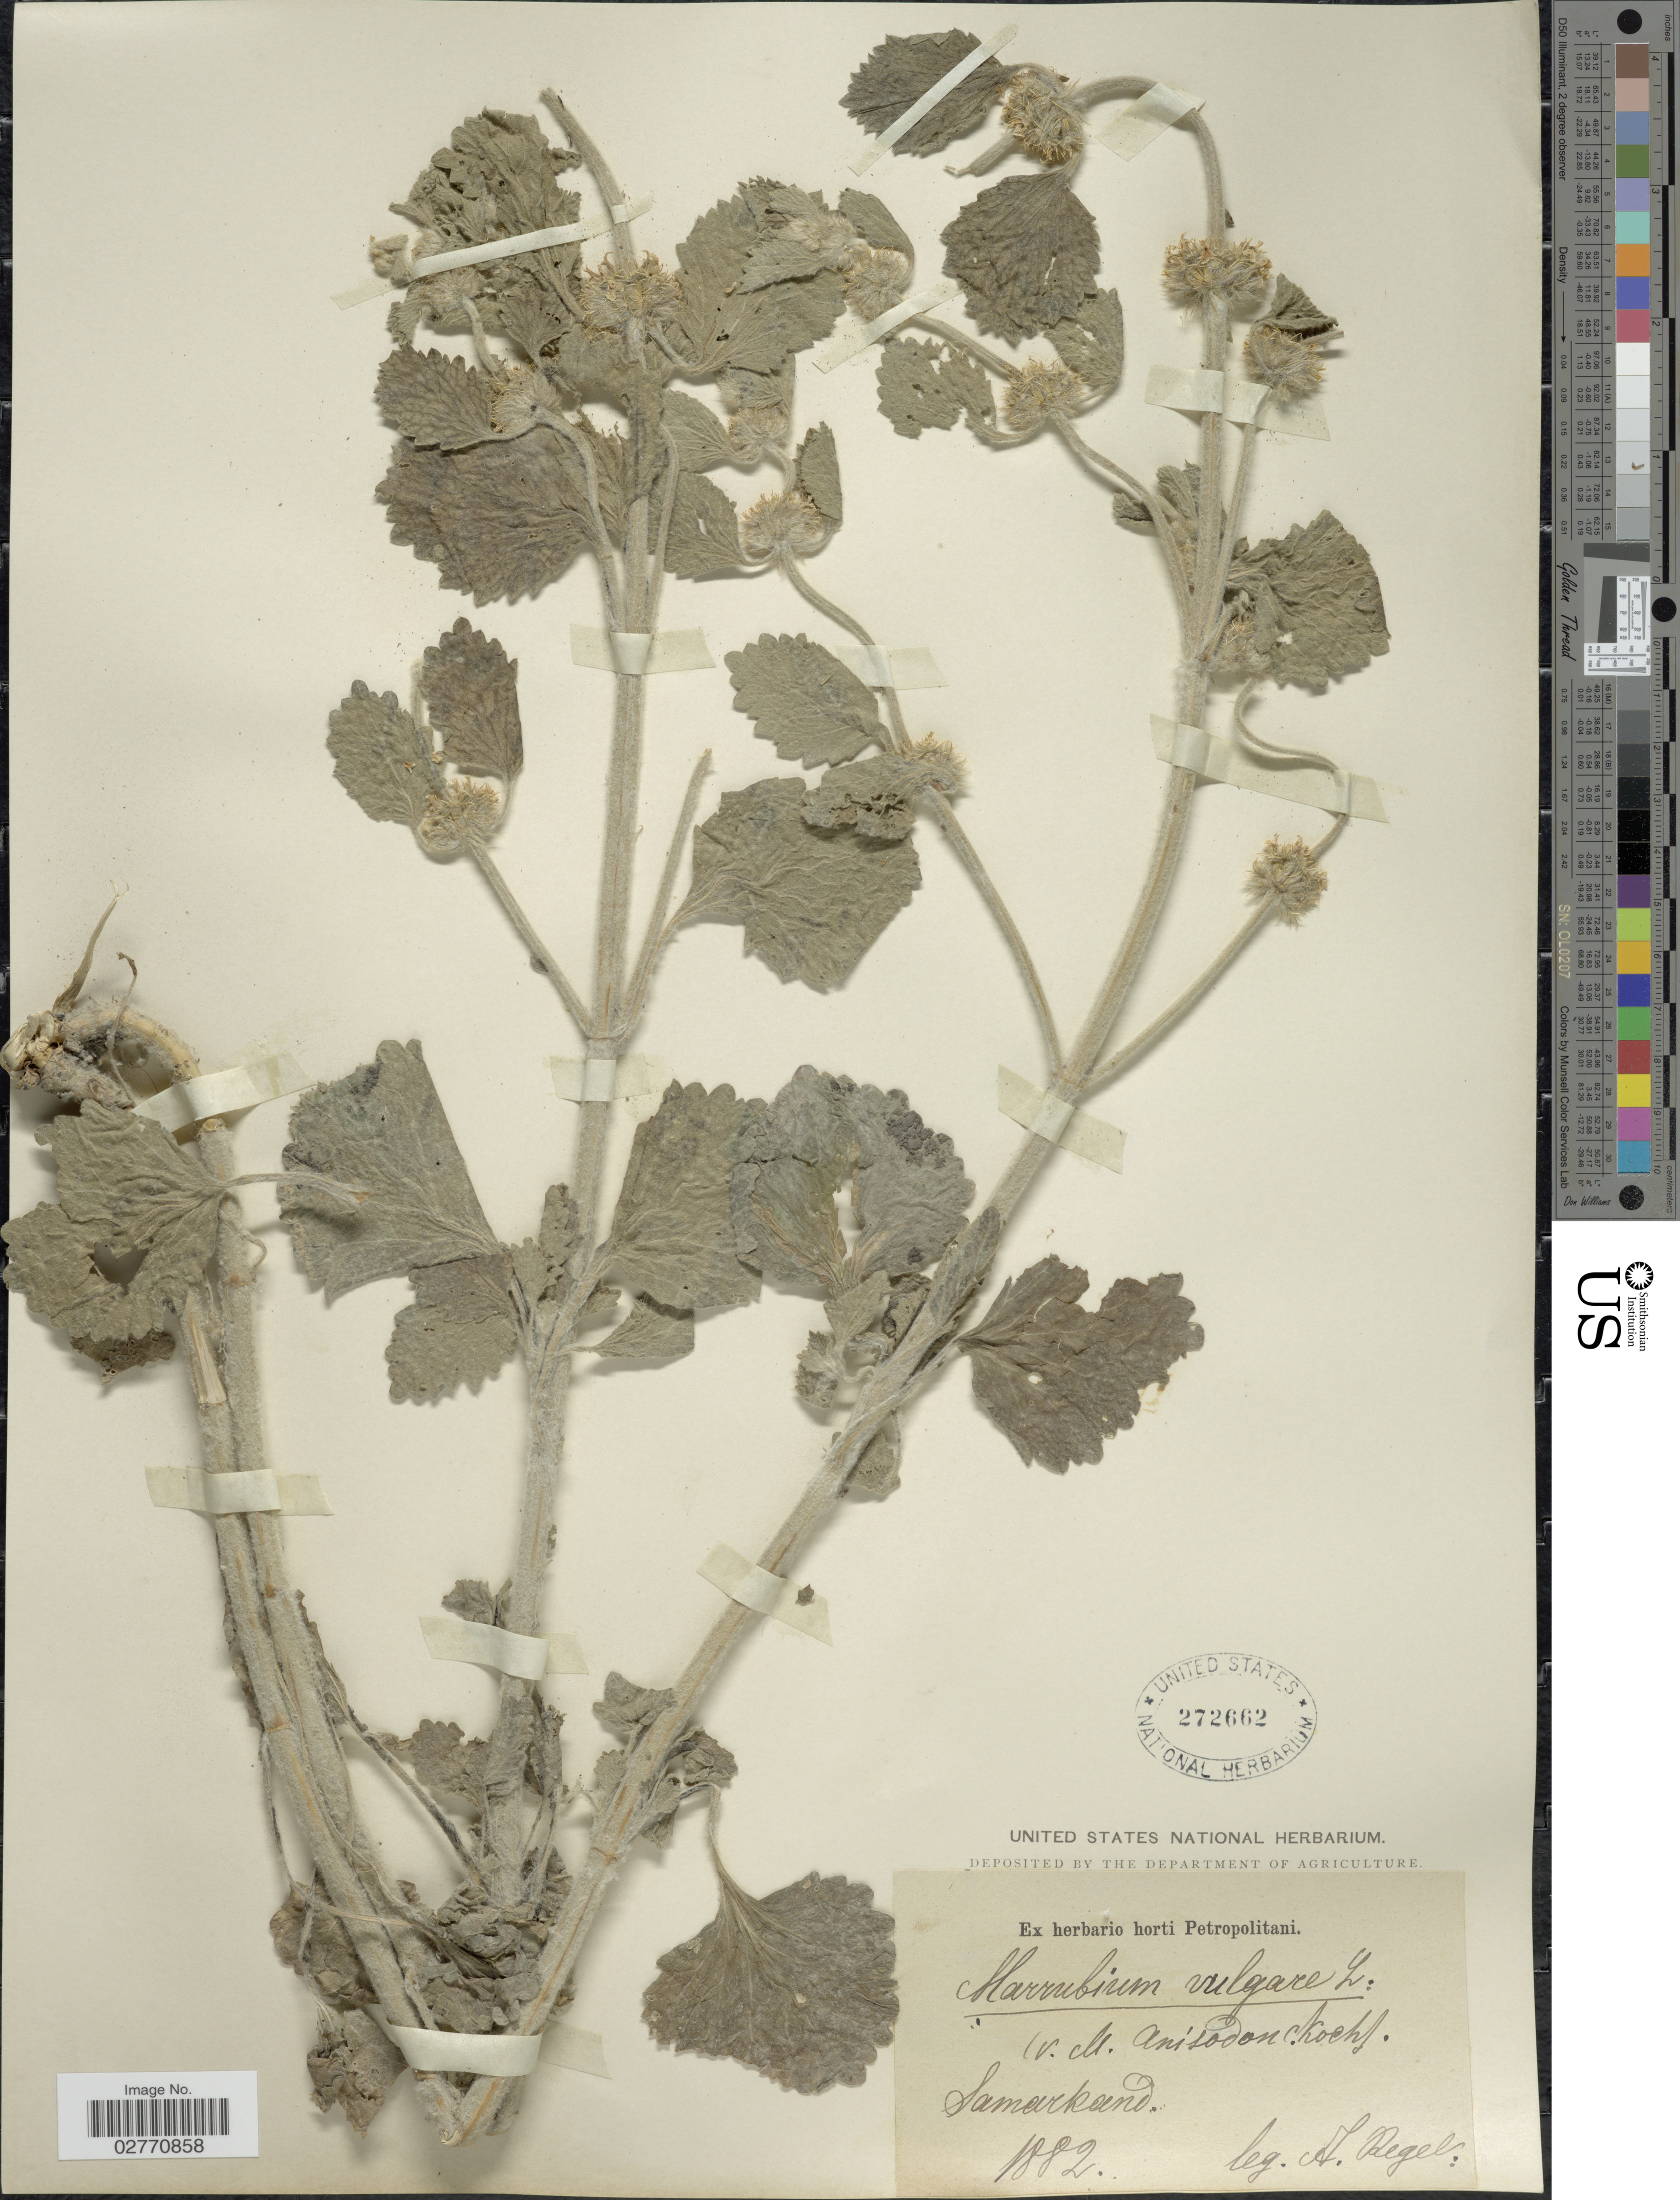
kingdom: Plantae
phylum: Tracheophyta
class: Magnoliopsida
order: Lamiales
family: Lamiaceae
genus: Marrubium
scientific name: Marrubium vulgare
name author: L.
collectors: A. Regel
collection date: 1882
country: Uzbekistan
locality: Samarkand.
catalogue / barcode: US 272662